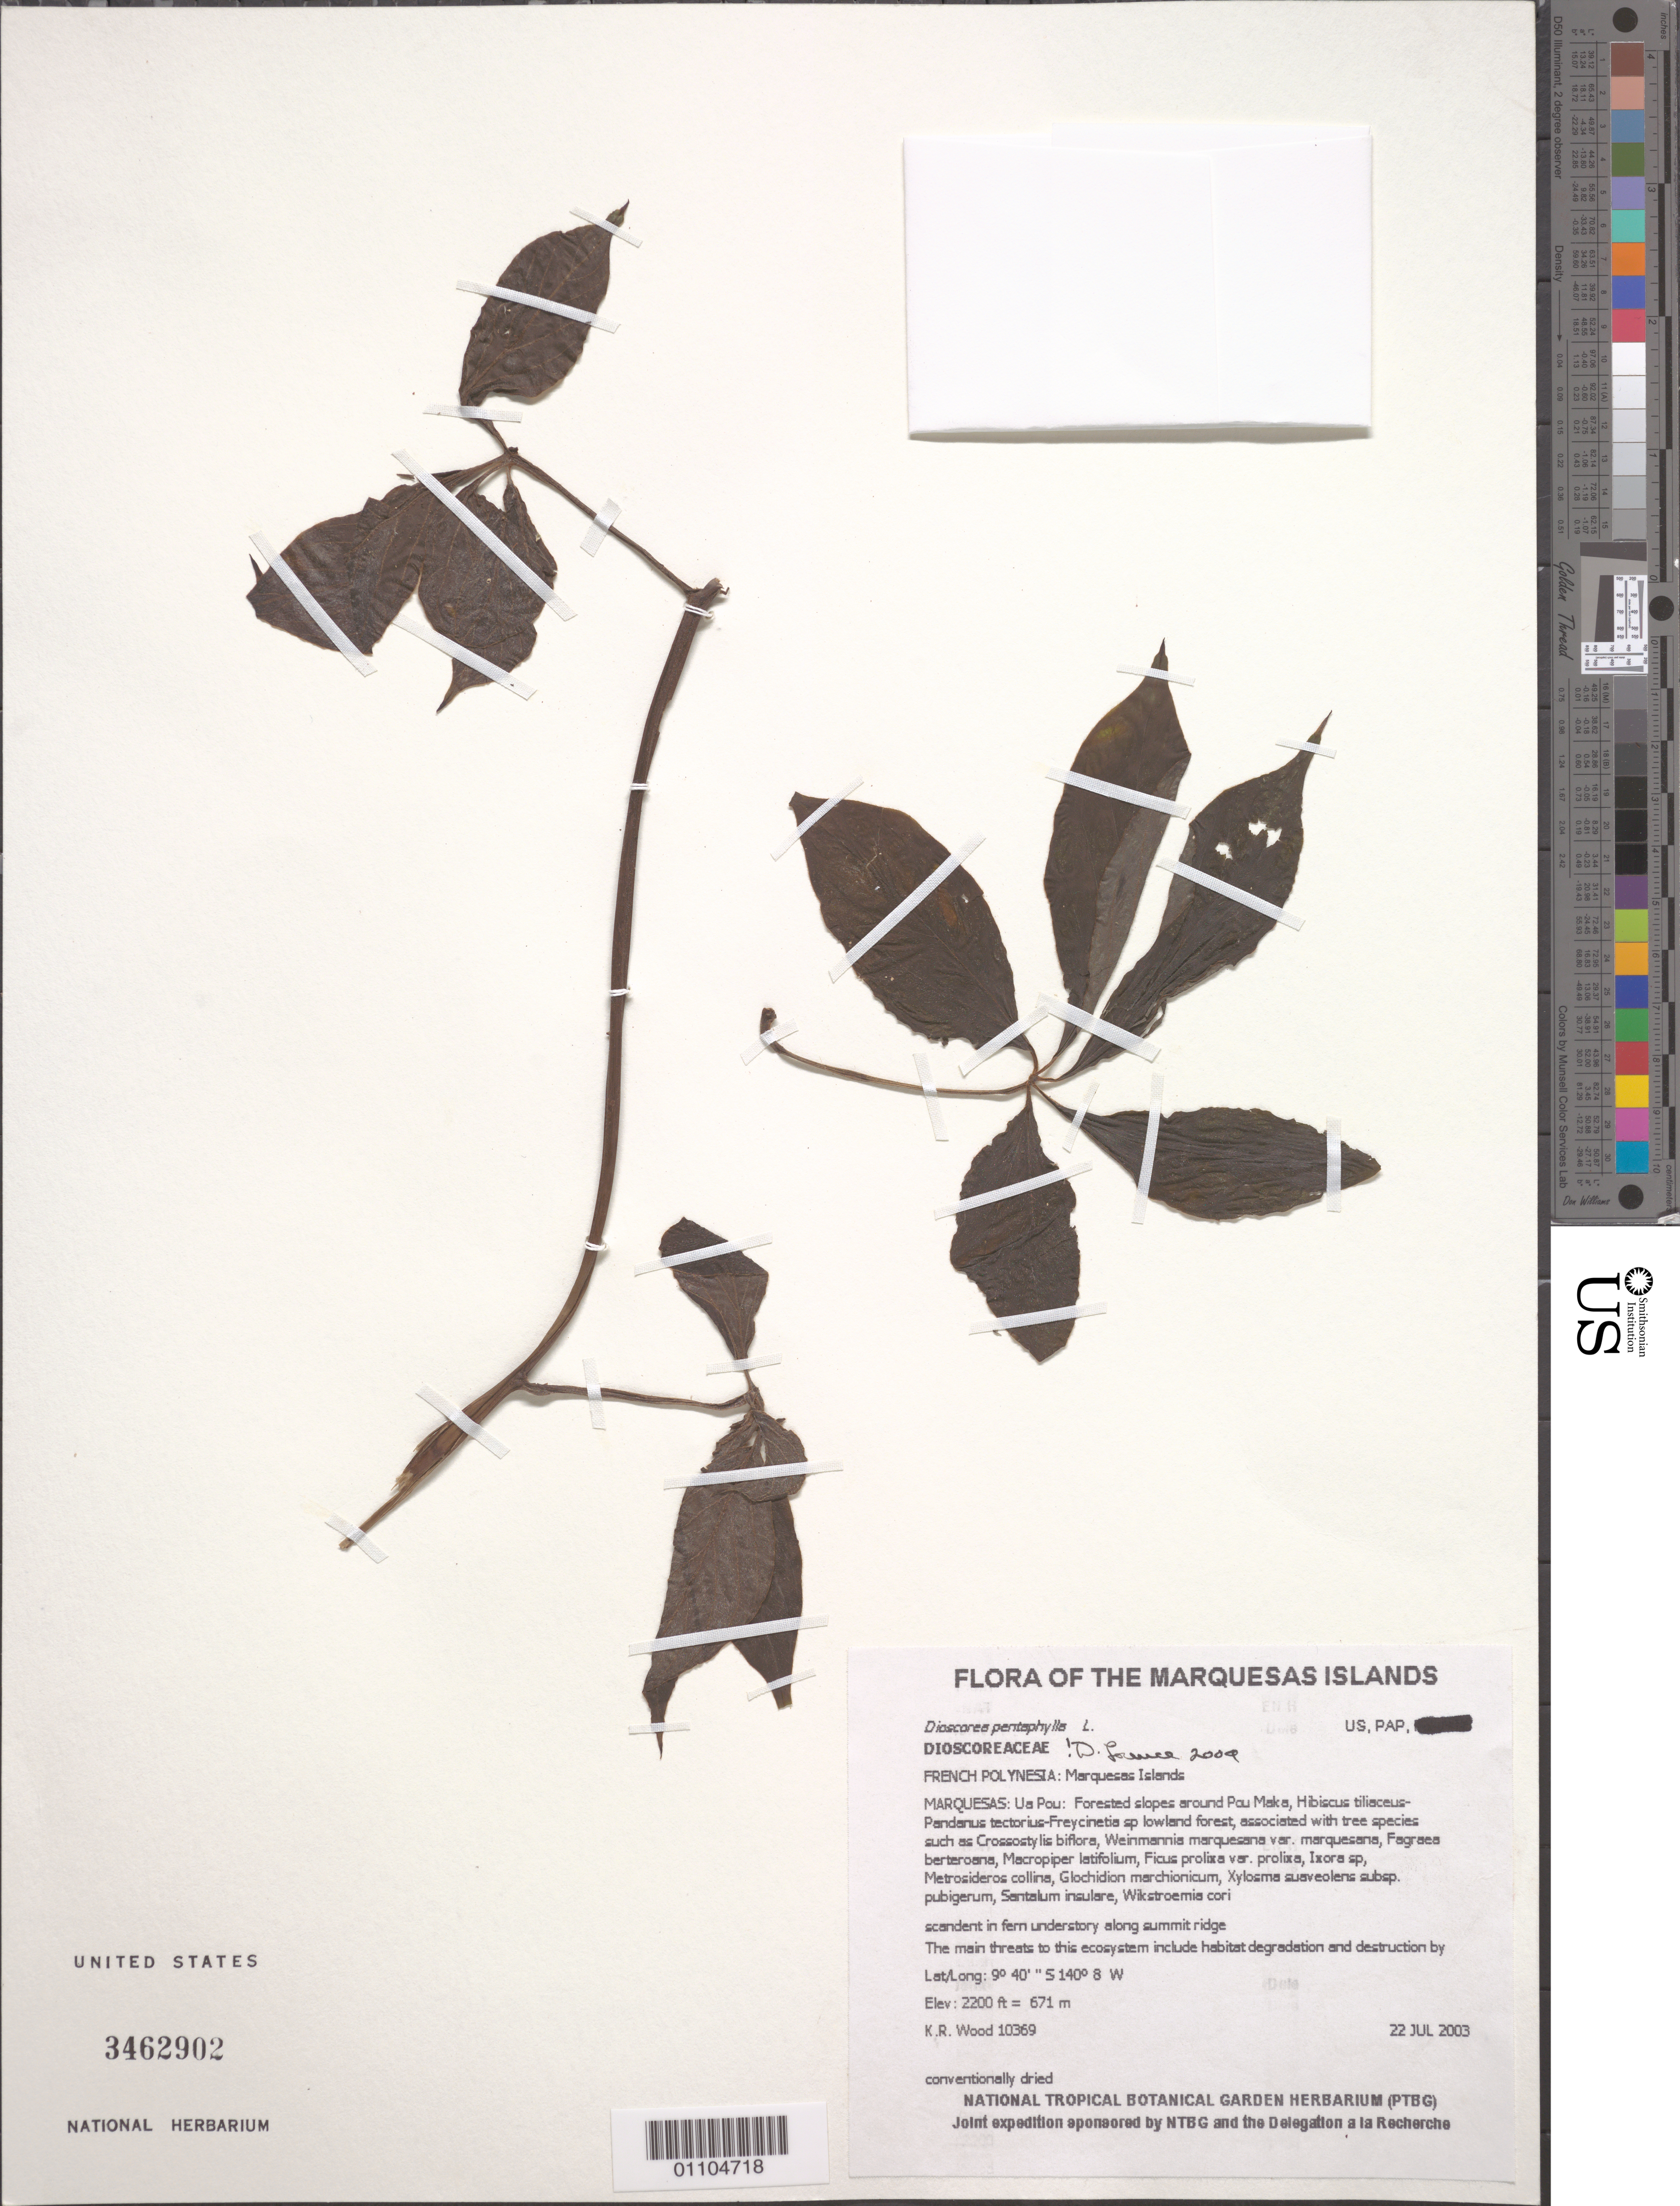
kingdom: Plantae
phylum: Tracheophyta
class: Liliopsida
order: Dioscoreales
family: Dioscoreaceae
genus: Dioscorea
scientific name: Dioscorea pentaphylla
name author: L.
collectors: K. R. Wood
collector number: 10369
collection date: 2003-07-22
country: French Polynesia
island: Ua Pou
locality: Forested slopes around Pou Maka, Hibiscus tiliaceus-Pandanus tectorius-Freycinetia sp lowland forest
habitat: Upper slope, moderate slope, scattered, wet, scandent in fern understory along summit ridge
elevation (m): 671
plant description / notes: Feral pigs, catastrophic extinction through environmental events, predation by rats that eat seeds, competition with non-native plant taxa such as Ageratum conyzoides, Emili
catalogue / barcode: US 3462902